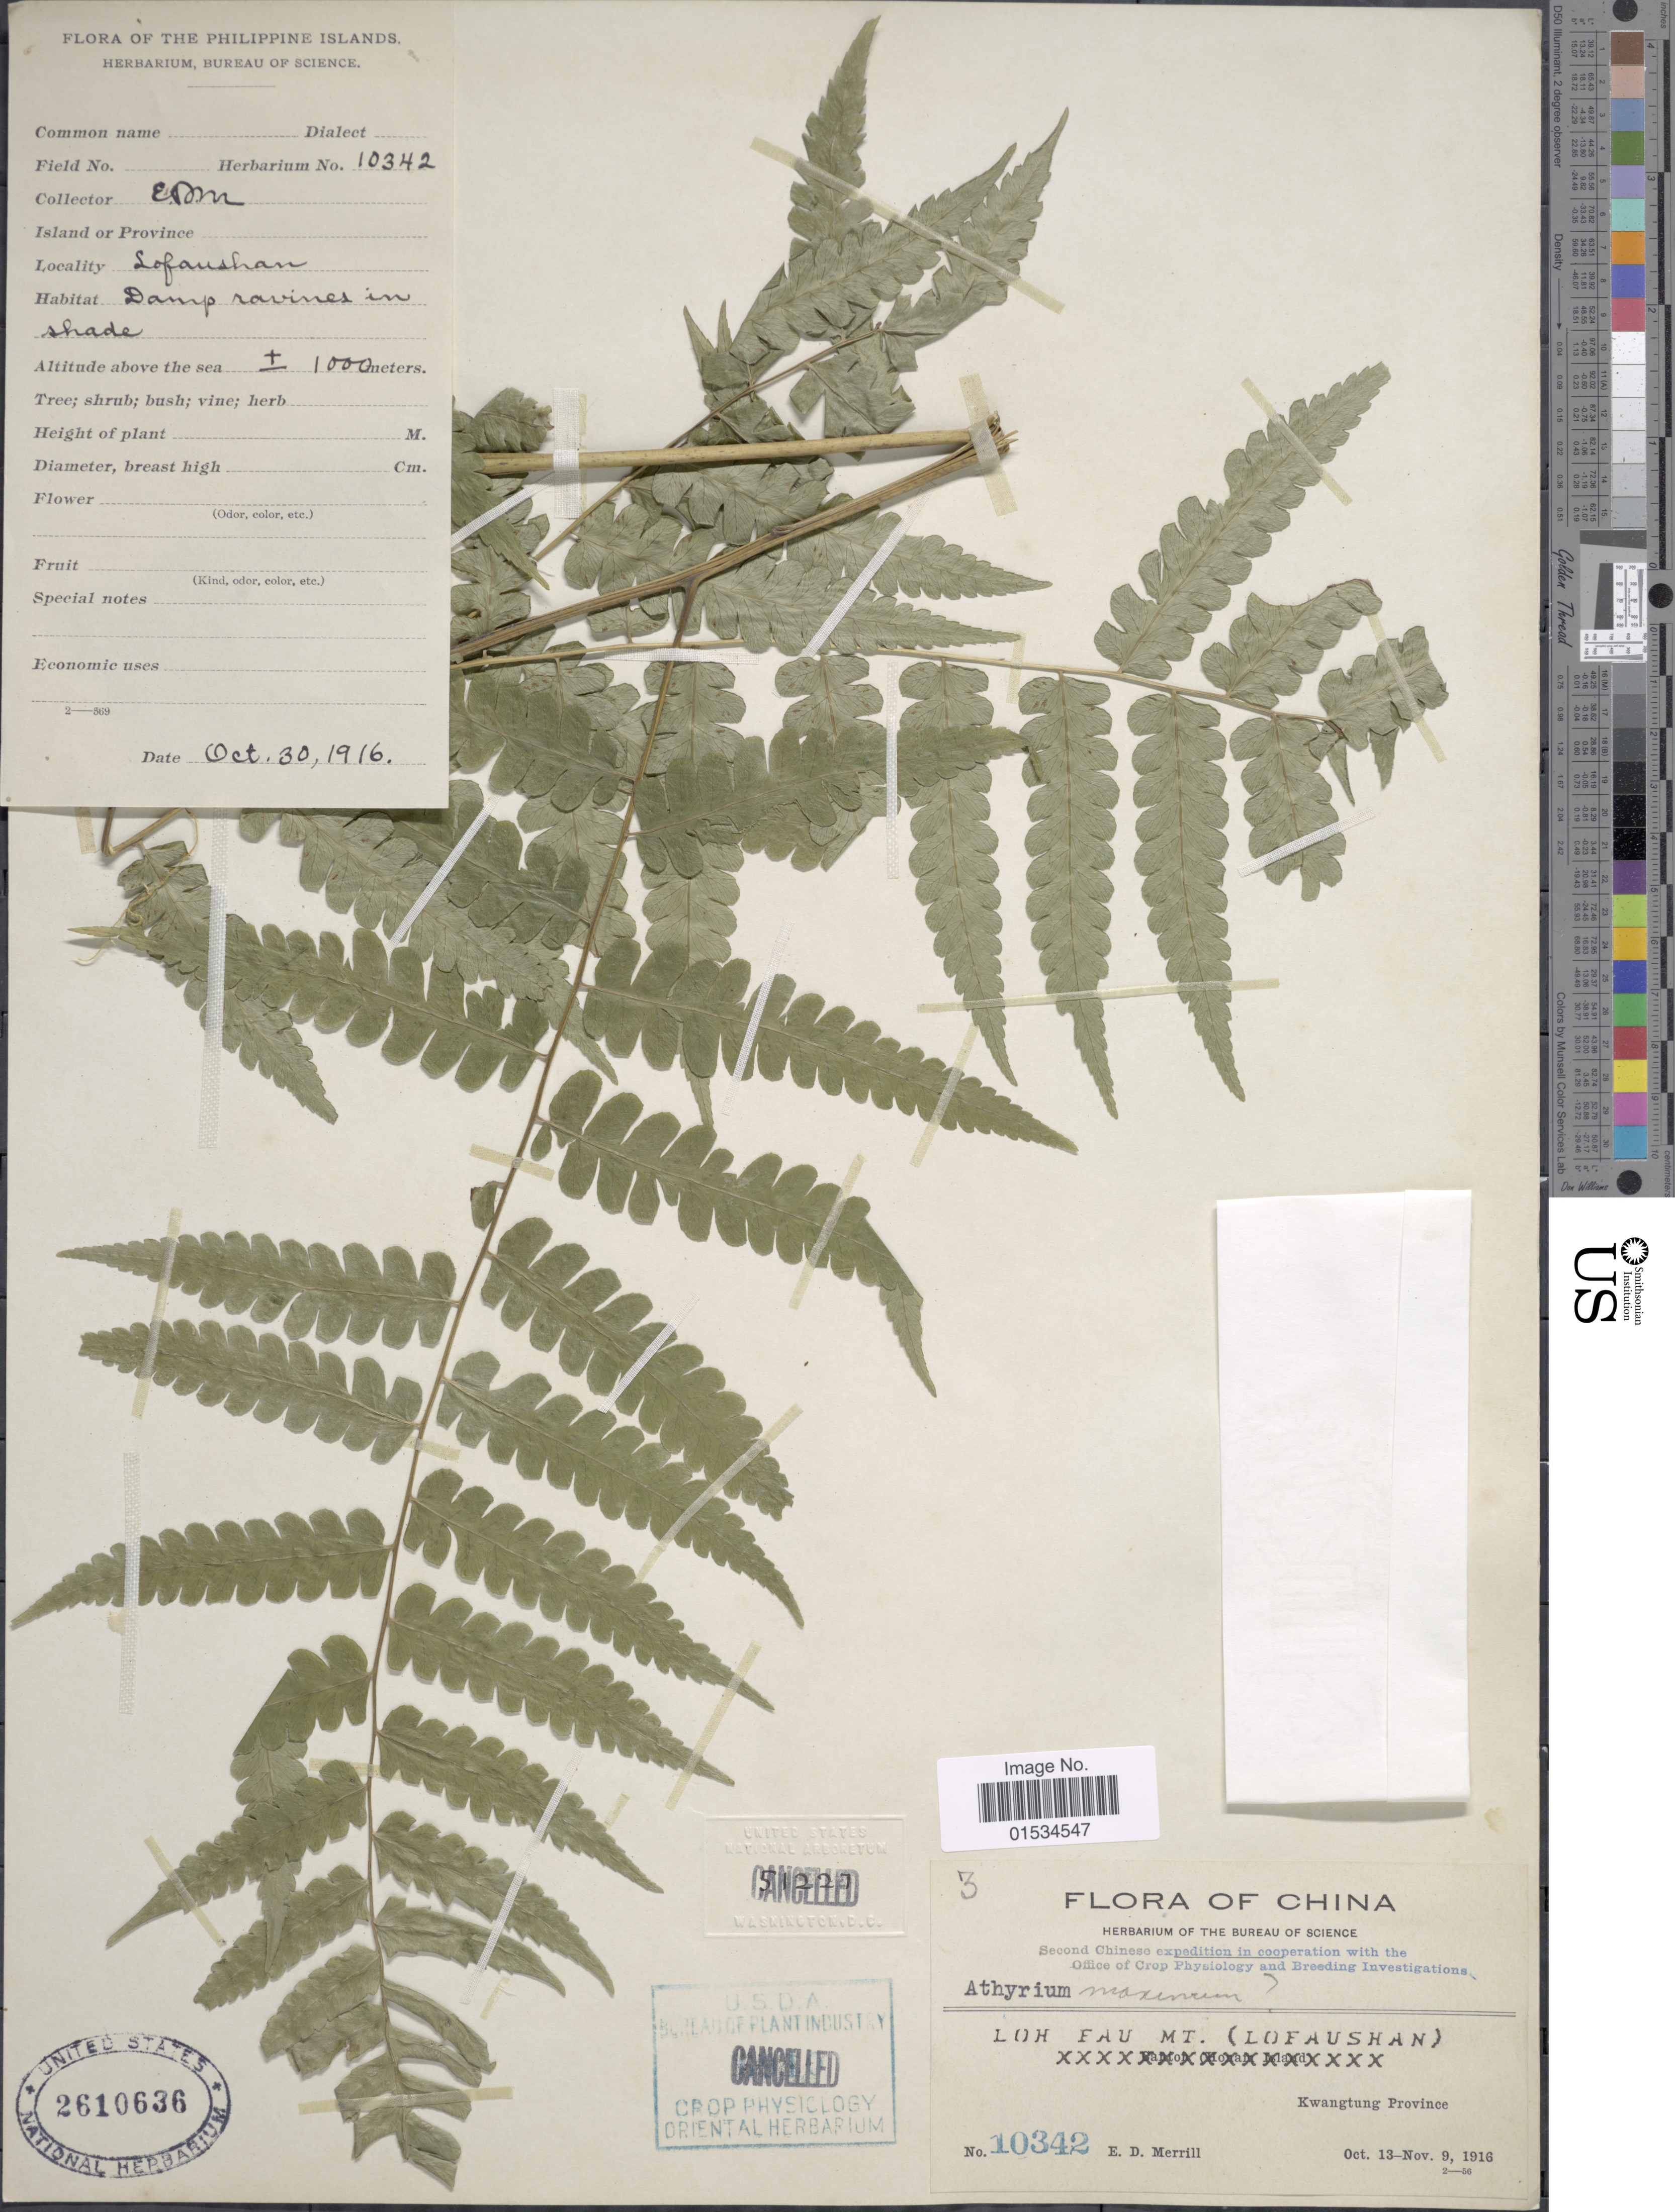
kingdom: Plantae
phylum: Tracheophyta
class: Polypodiopsida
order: Polypodiales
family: Athyriaceae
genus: Diplazium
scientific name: Diplazium sp.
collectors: E. D. Merrill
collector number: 10342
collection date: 1916-10-30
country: China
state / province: Guangdong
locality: Kwangtung Province, Loh Fau Mt. ( Lofaushan)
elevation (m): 1000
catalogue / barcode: US 2610636